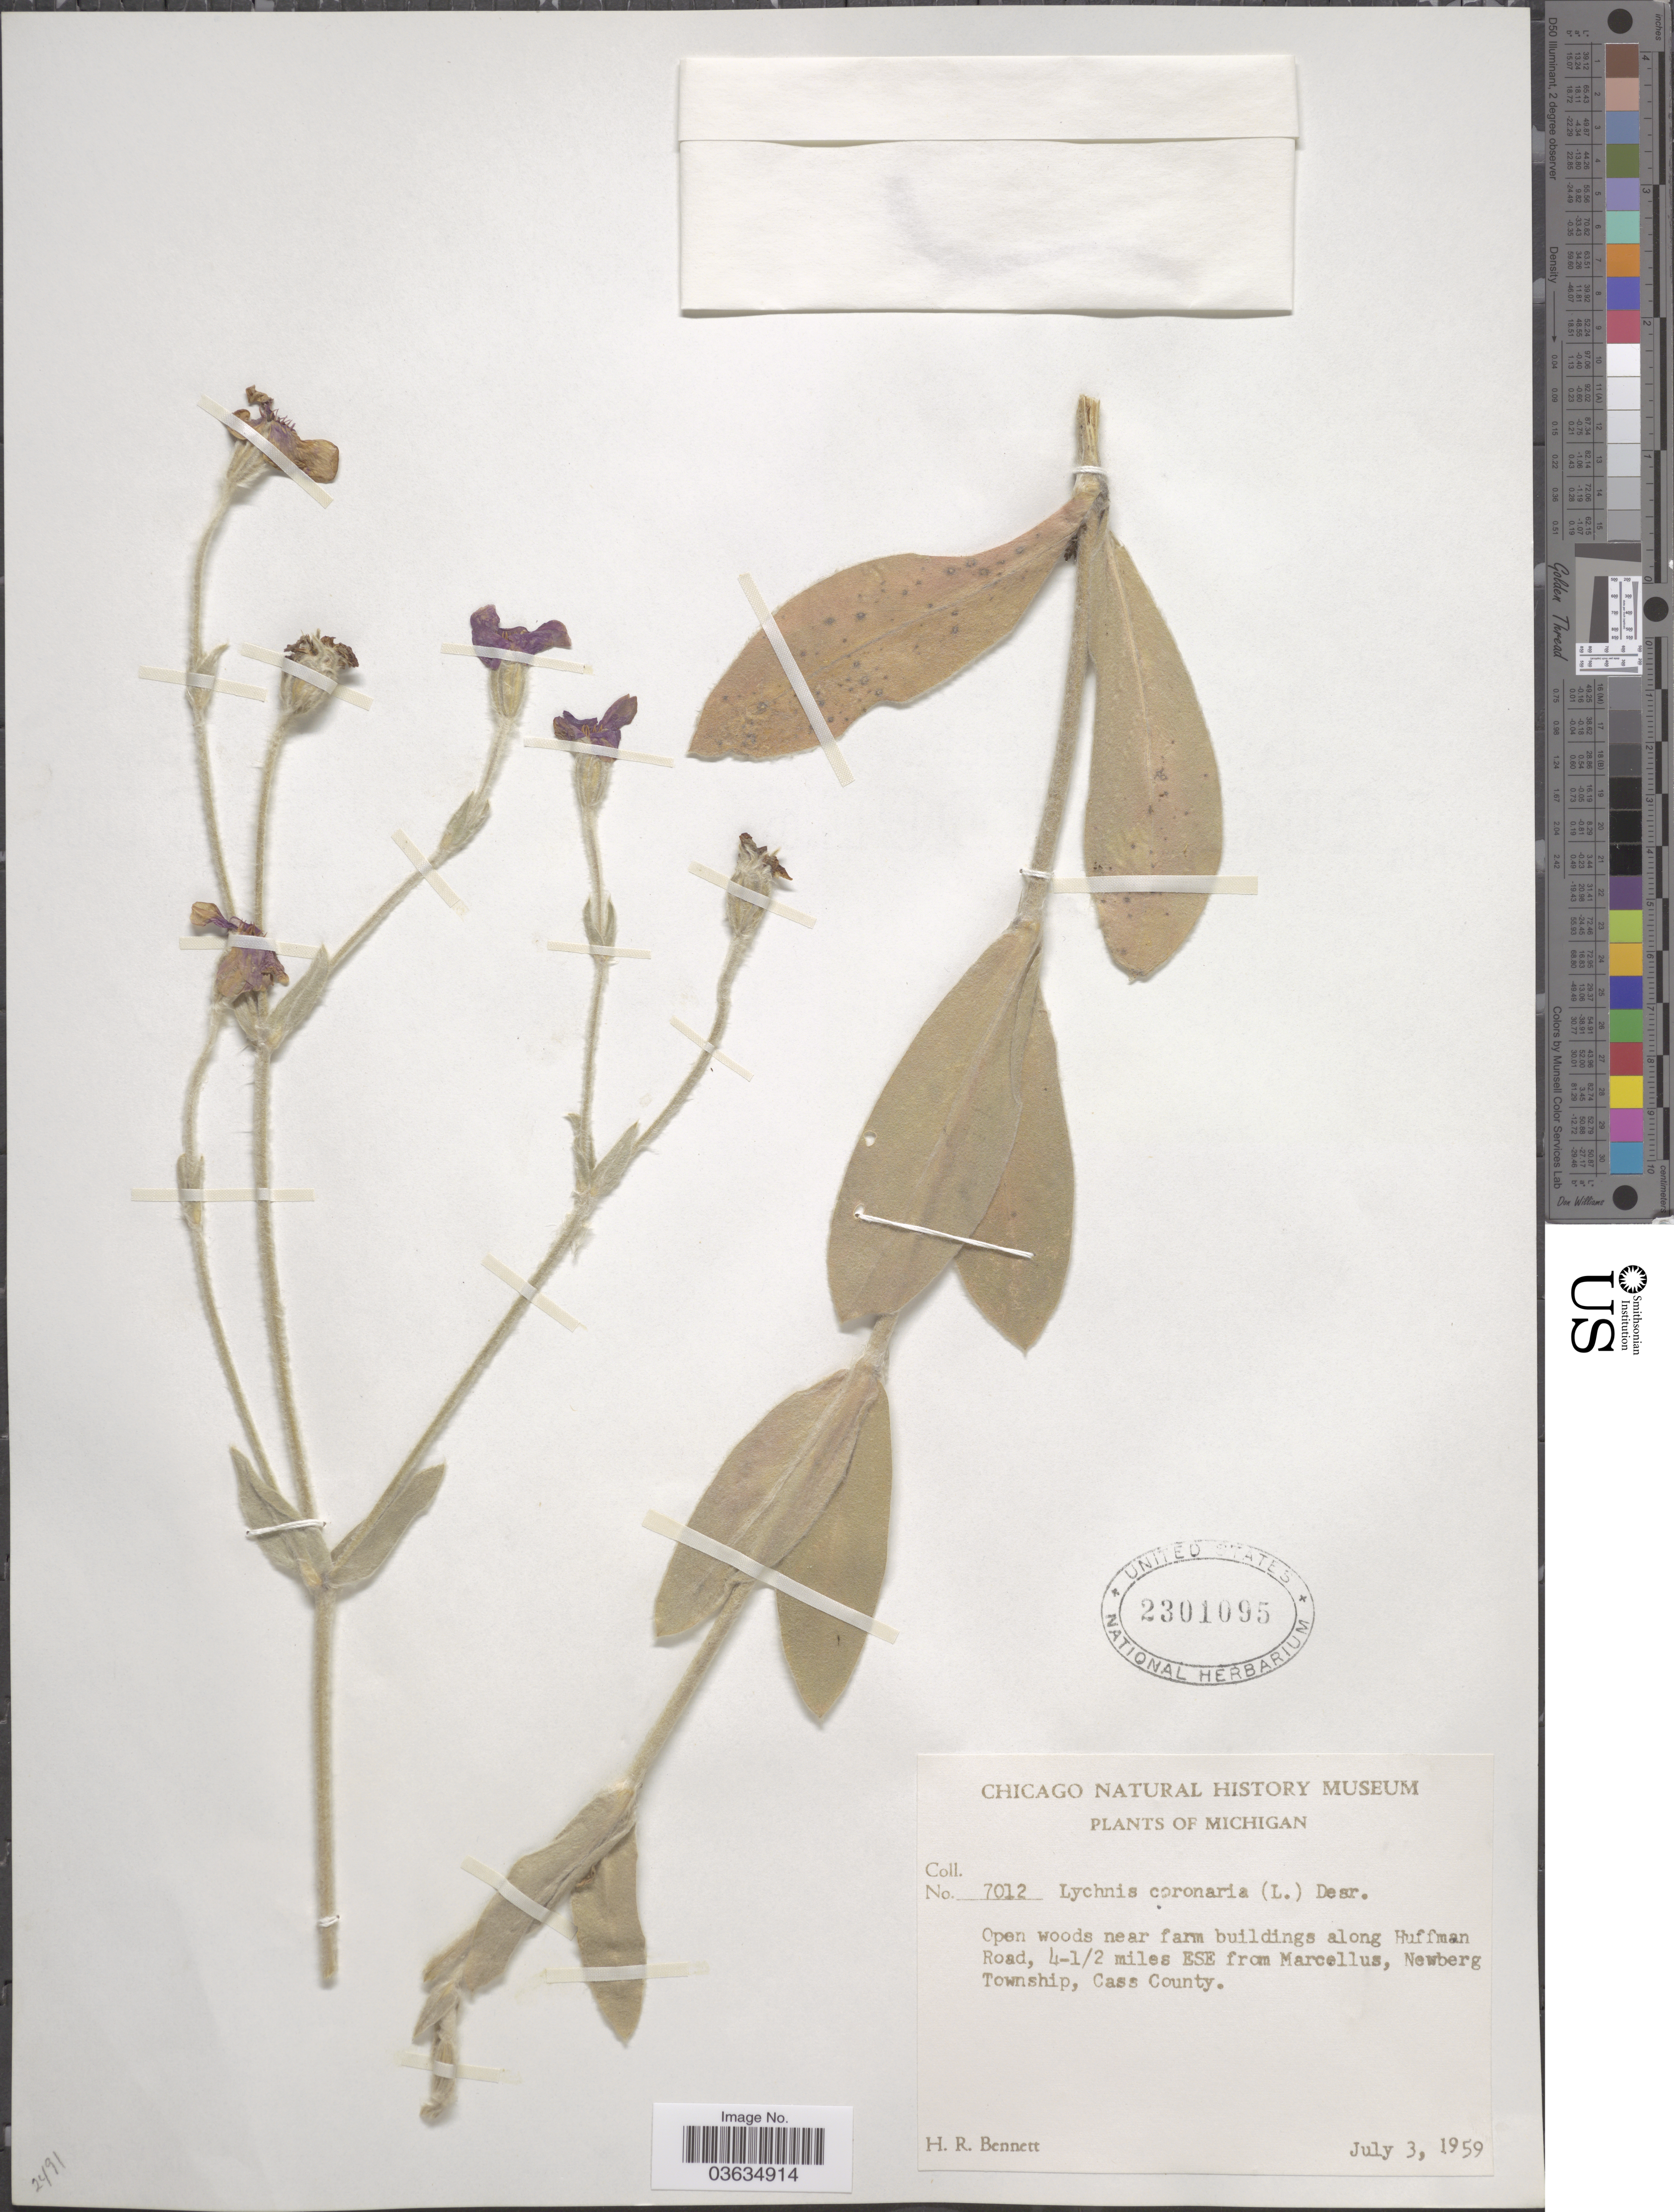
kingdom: Plantae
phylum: Tracheophyta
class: Magnoliopsida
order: Caryophyllales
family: Caryophyllaceae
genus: Silene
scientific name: Silene coronaria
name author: (L.) Clairv.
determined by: Strong, Mark T., (BOT), Smithsonian Institution - National Museum of Natural History (UNITED STATES)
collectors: H. R. Bennett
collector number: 7012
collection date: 1959-07-03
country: United States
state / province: Michigan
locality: Open woods near farm buildings along Huffman Road, 4-½ miles ESE from Marcellus, Newberg Township, Cass County.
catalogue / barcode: US 2301095